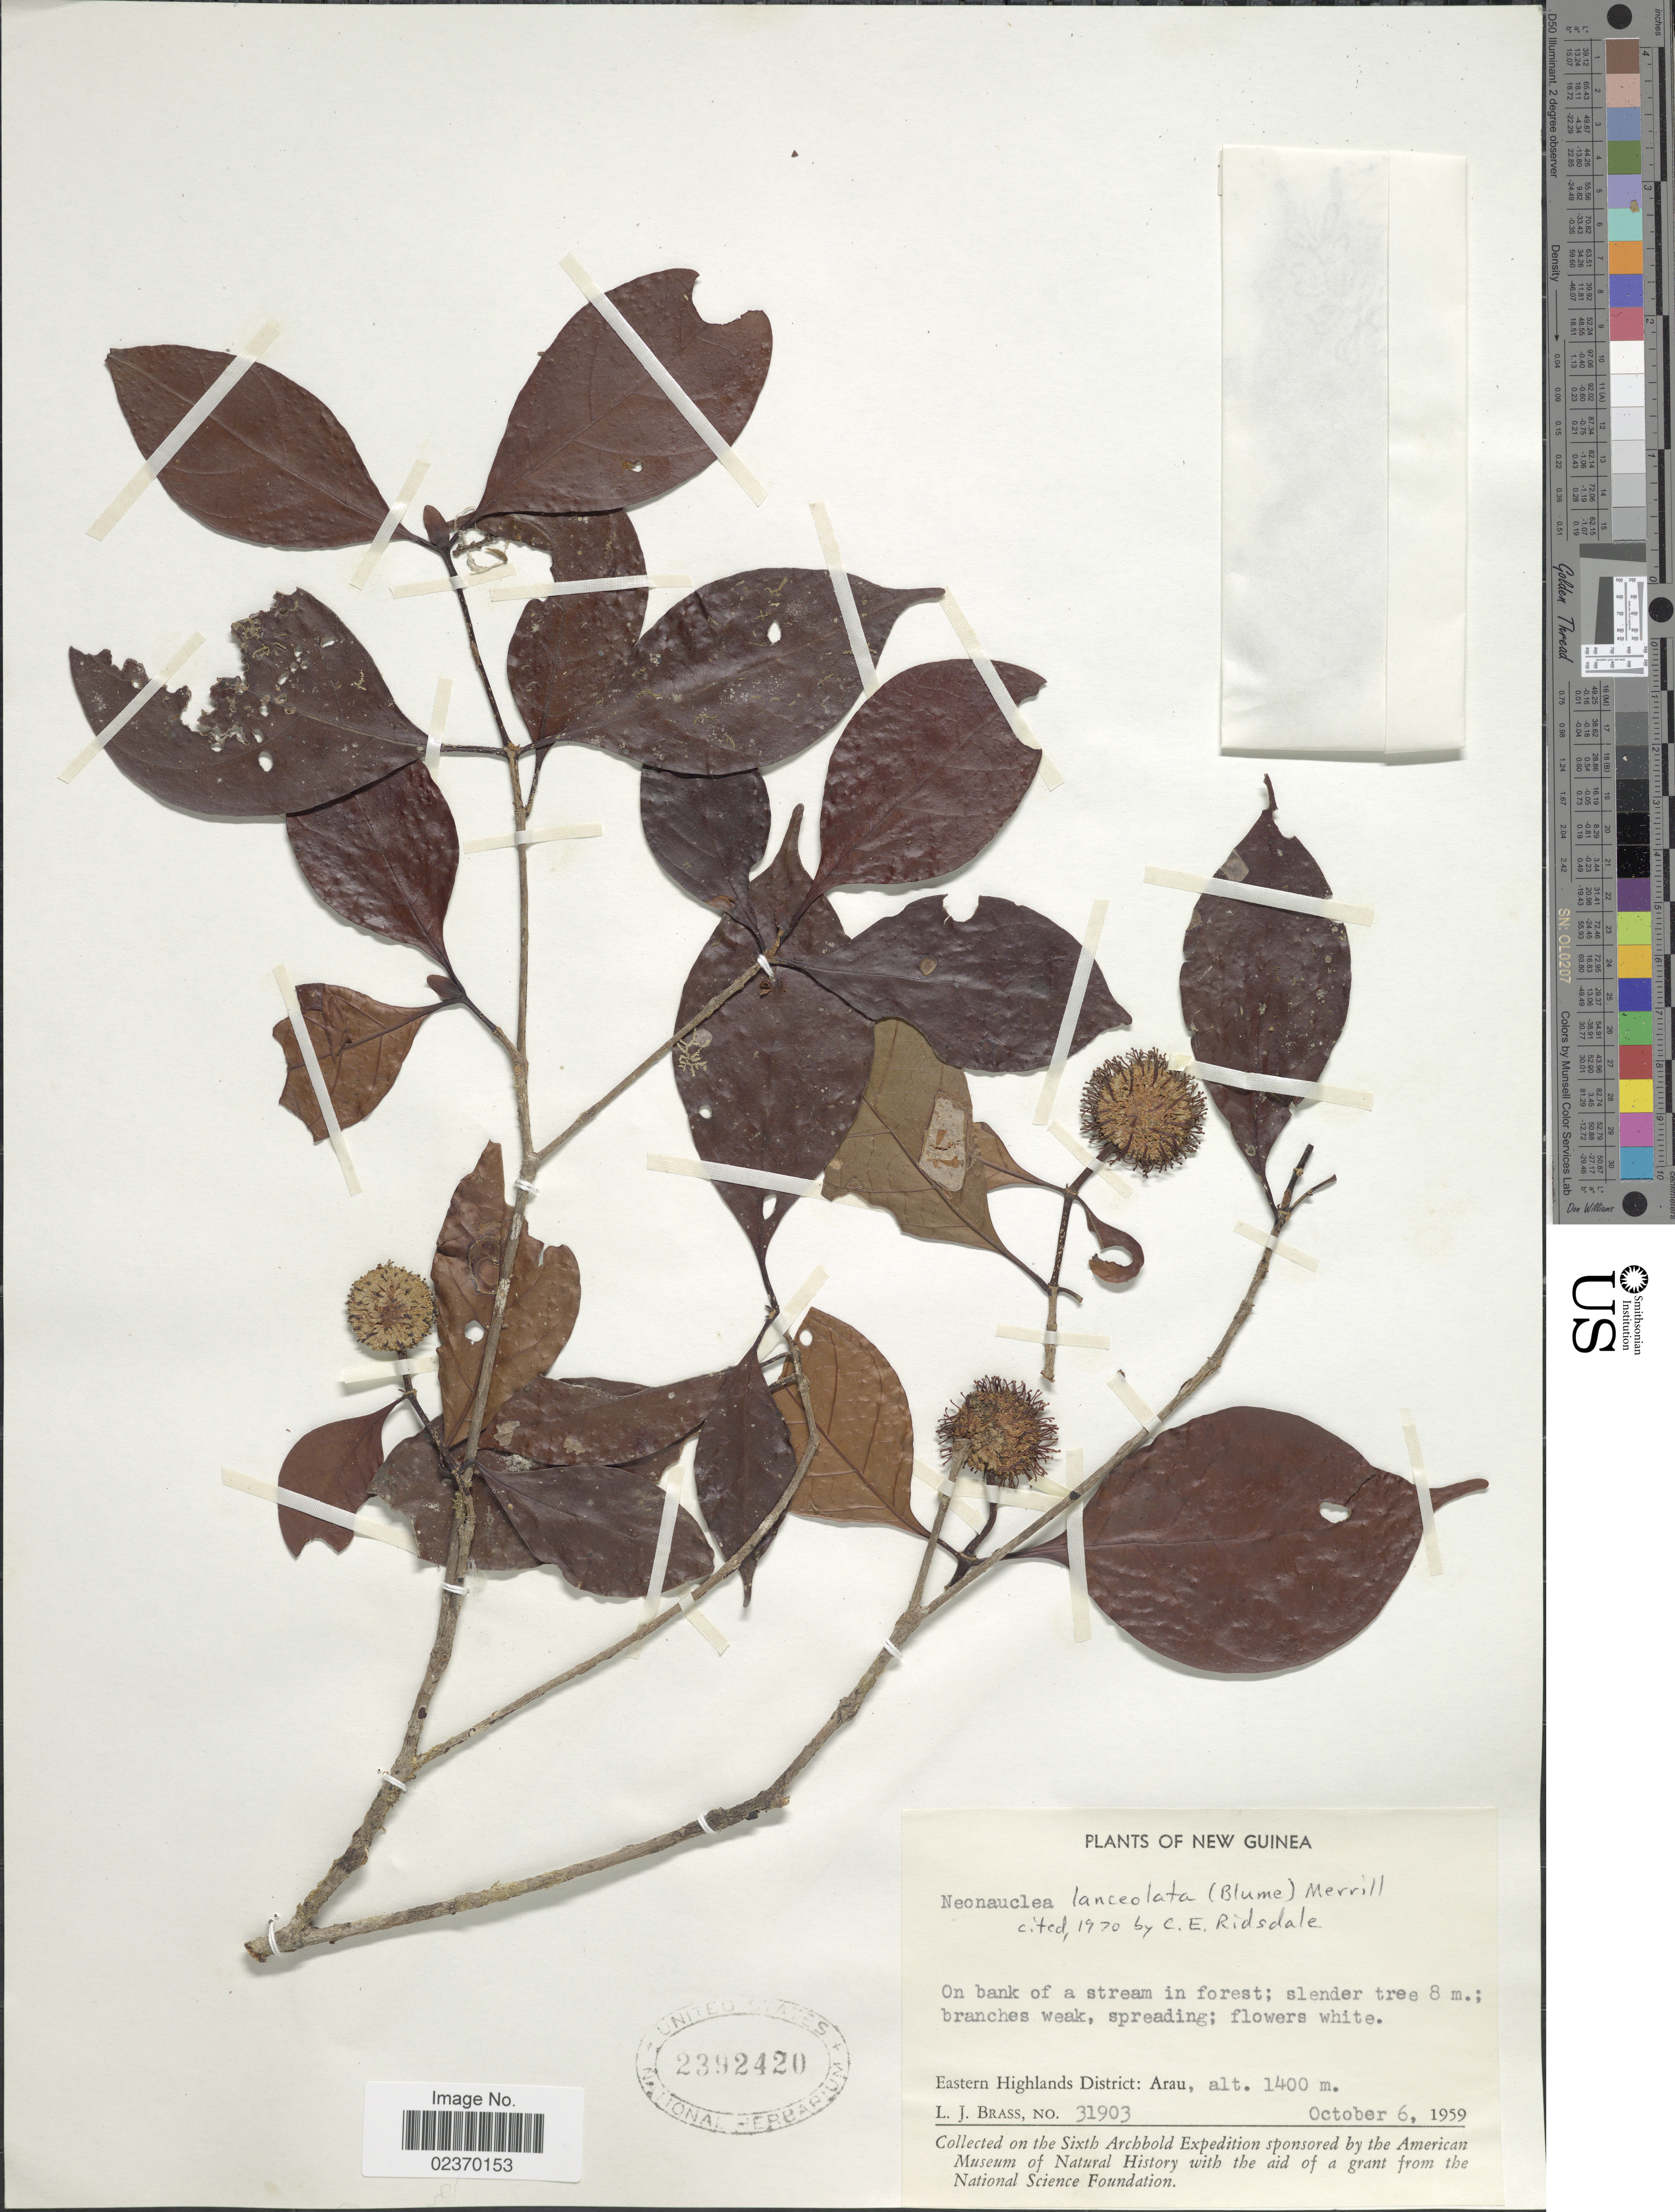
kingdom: Plantae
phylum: Tracheophyta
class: Magnoliopsida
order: Gentianales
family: Rubiaceae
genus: Neonauclea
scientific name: Neonauclea lanceolata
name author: (Blume) Merr.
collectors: L. J. Brass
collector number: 31903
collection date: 1959-10-06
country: Papua New Guinea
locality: New Guinea, On bank of a stream in forest; Eastern Highlands District: Arau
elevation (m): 1400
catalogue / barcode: US 2392420